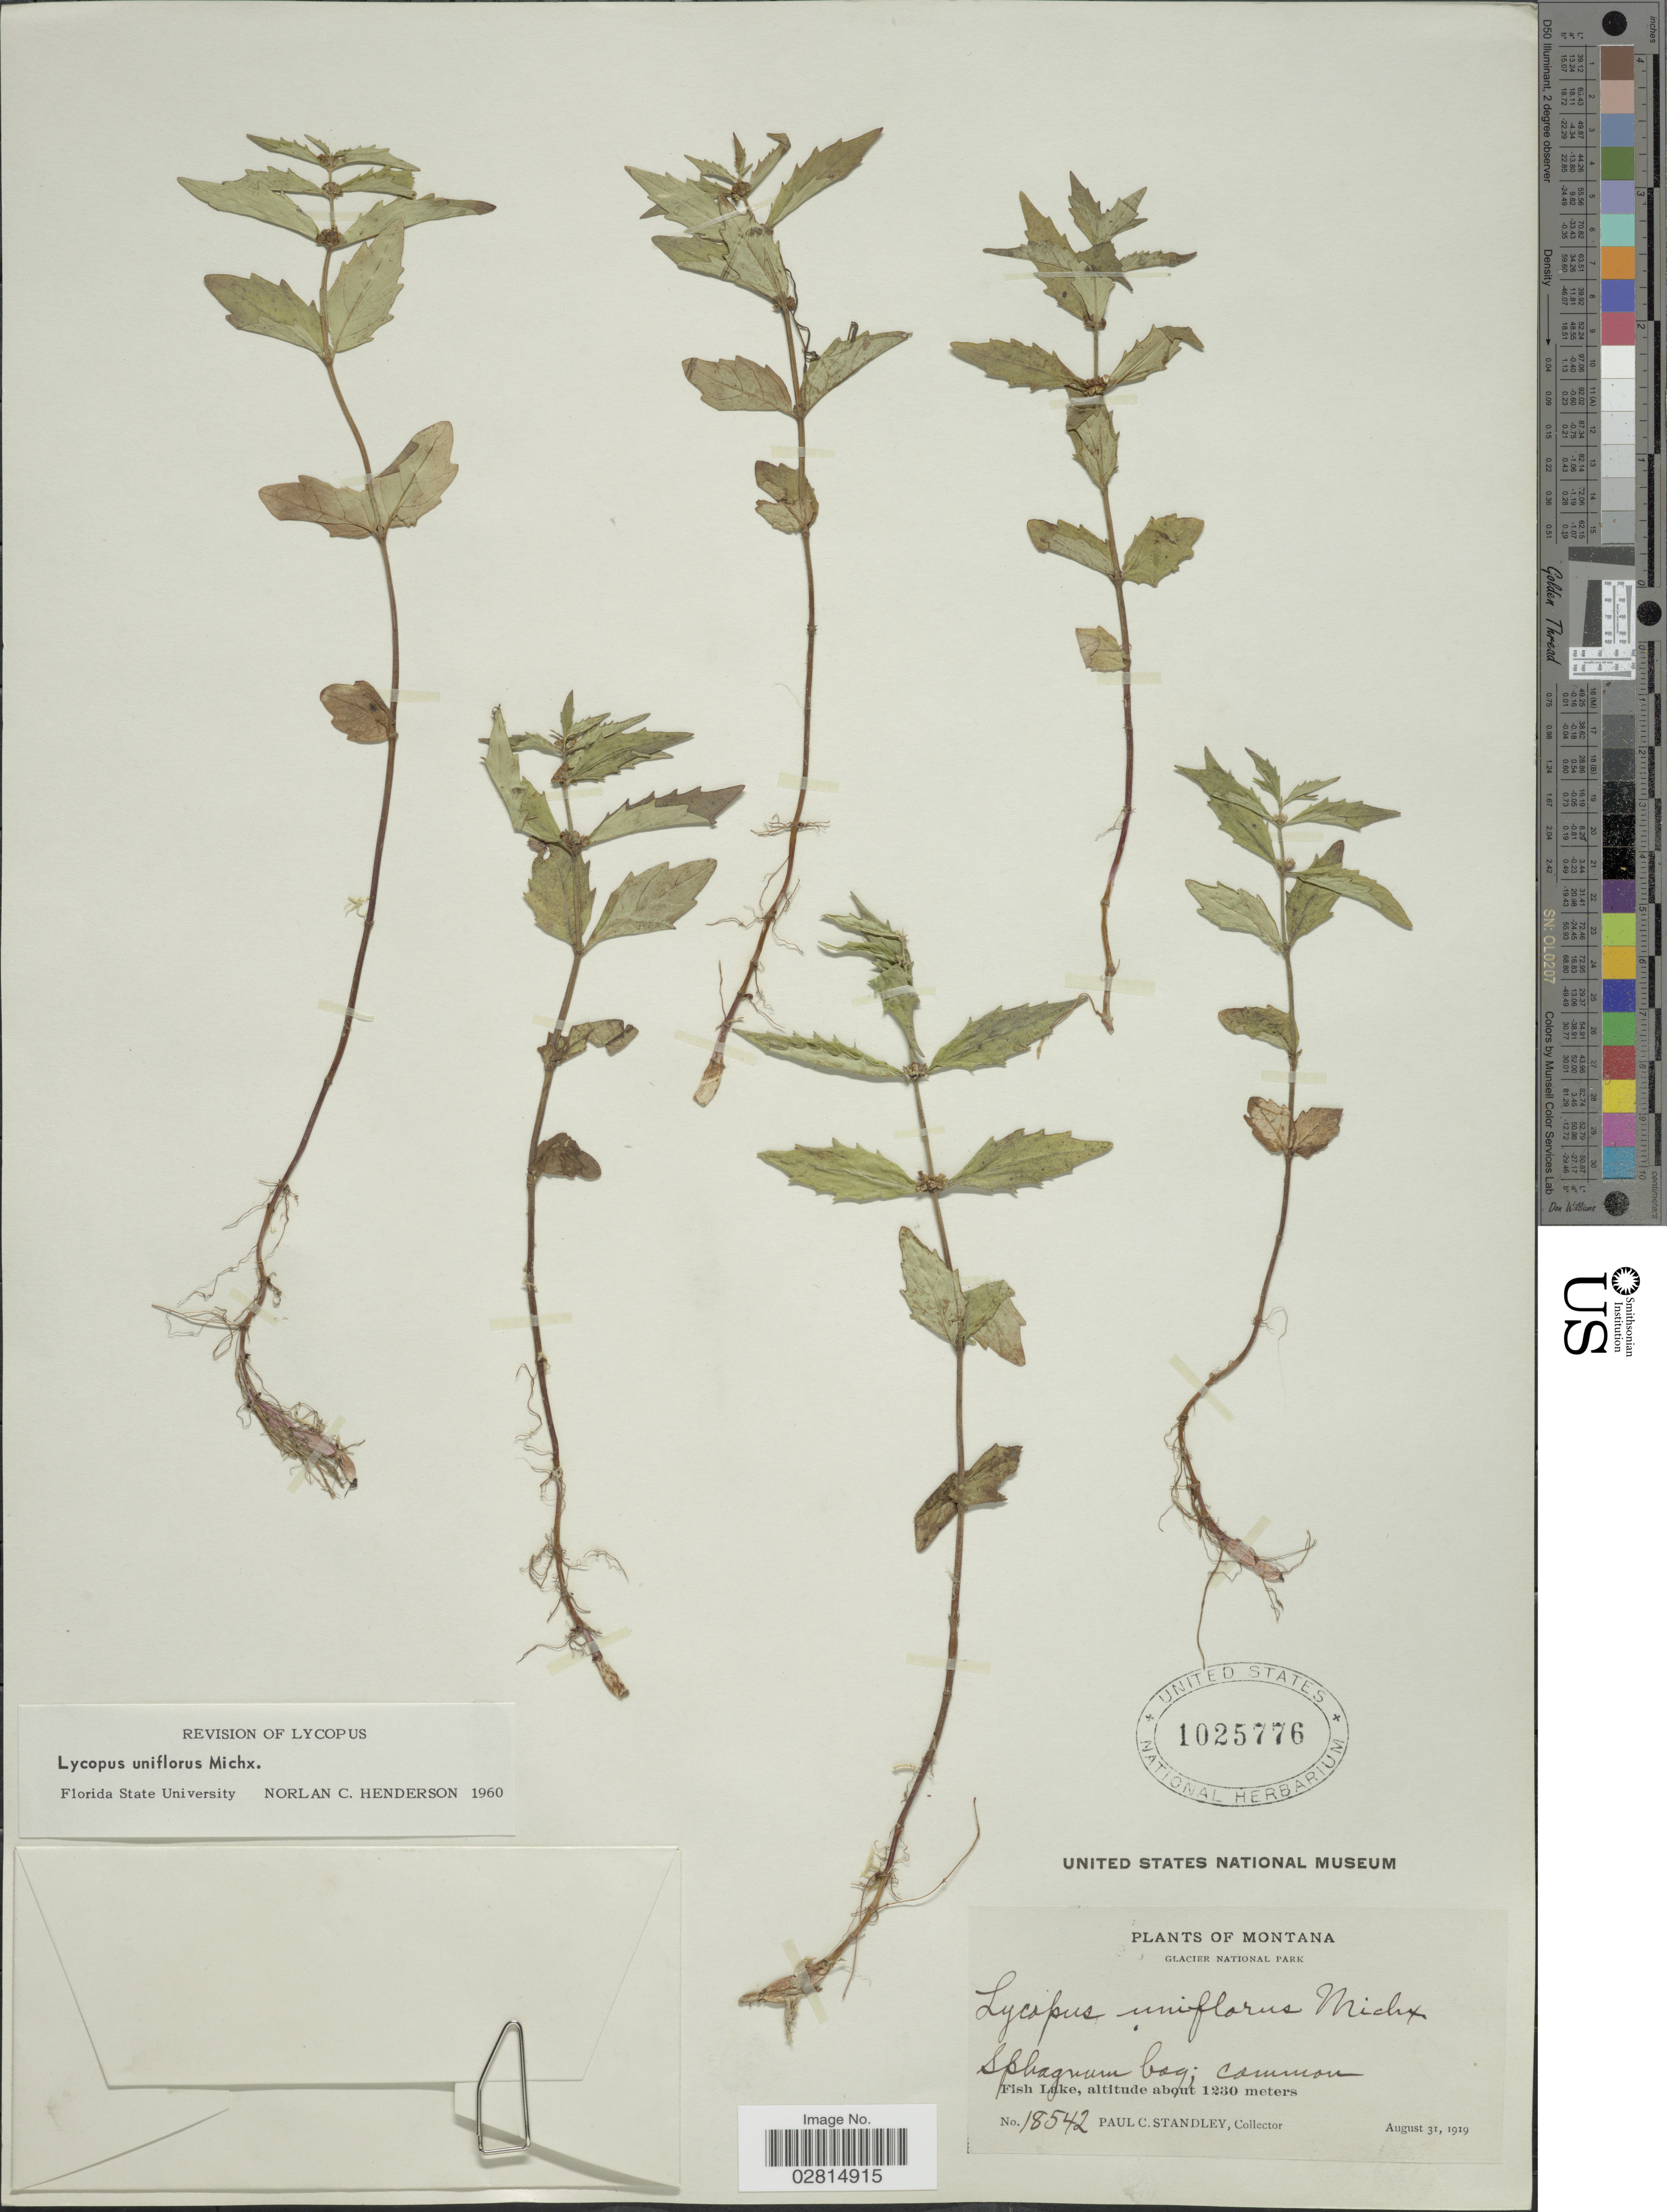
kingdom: Plantae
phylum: Tracheophyta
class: Magnoliopsida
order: Lamiales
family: Lamiaceae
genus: Lycopus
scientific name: Lycopus uniflorus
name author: Michx.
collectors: P. C. Standley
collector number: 18542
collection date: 1919-08-31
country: United States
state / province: Montana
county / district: Flathead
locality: Glacier National Park, Fish Lake.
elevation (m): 1230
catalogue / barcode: US 1025776